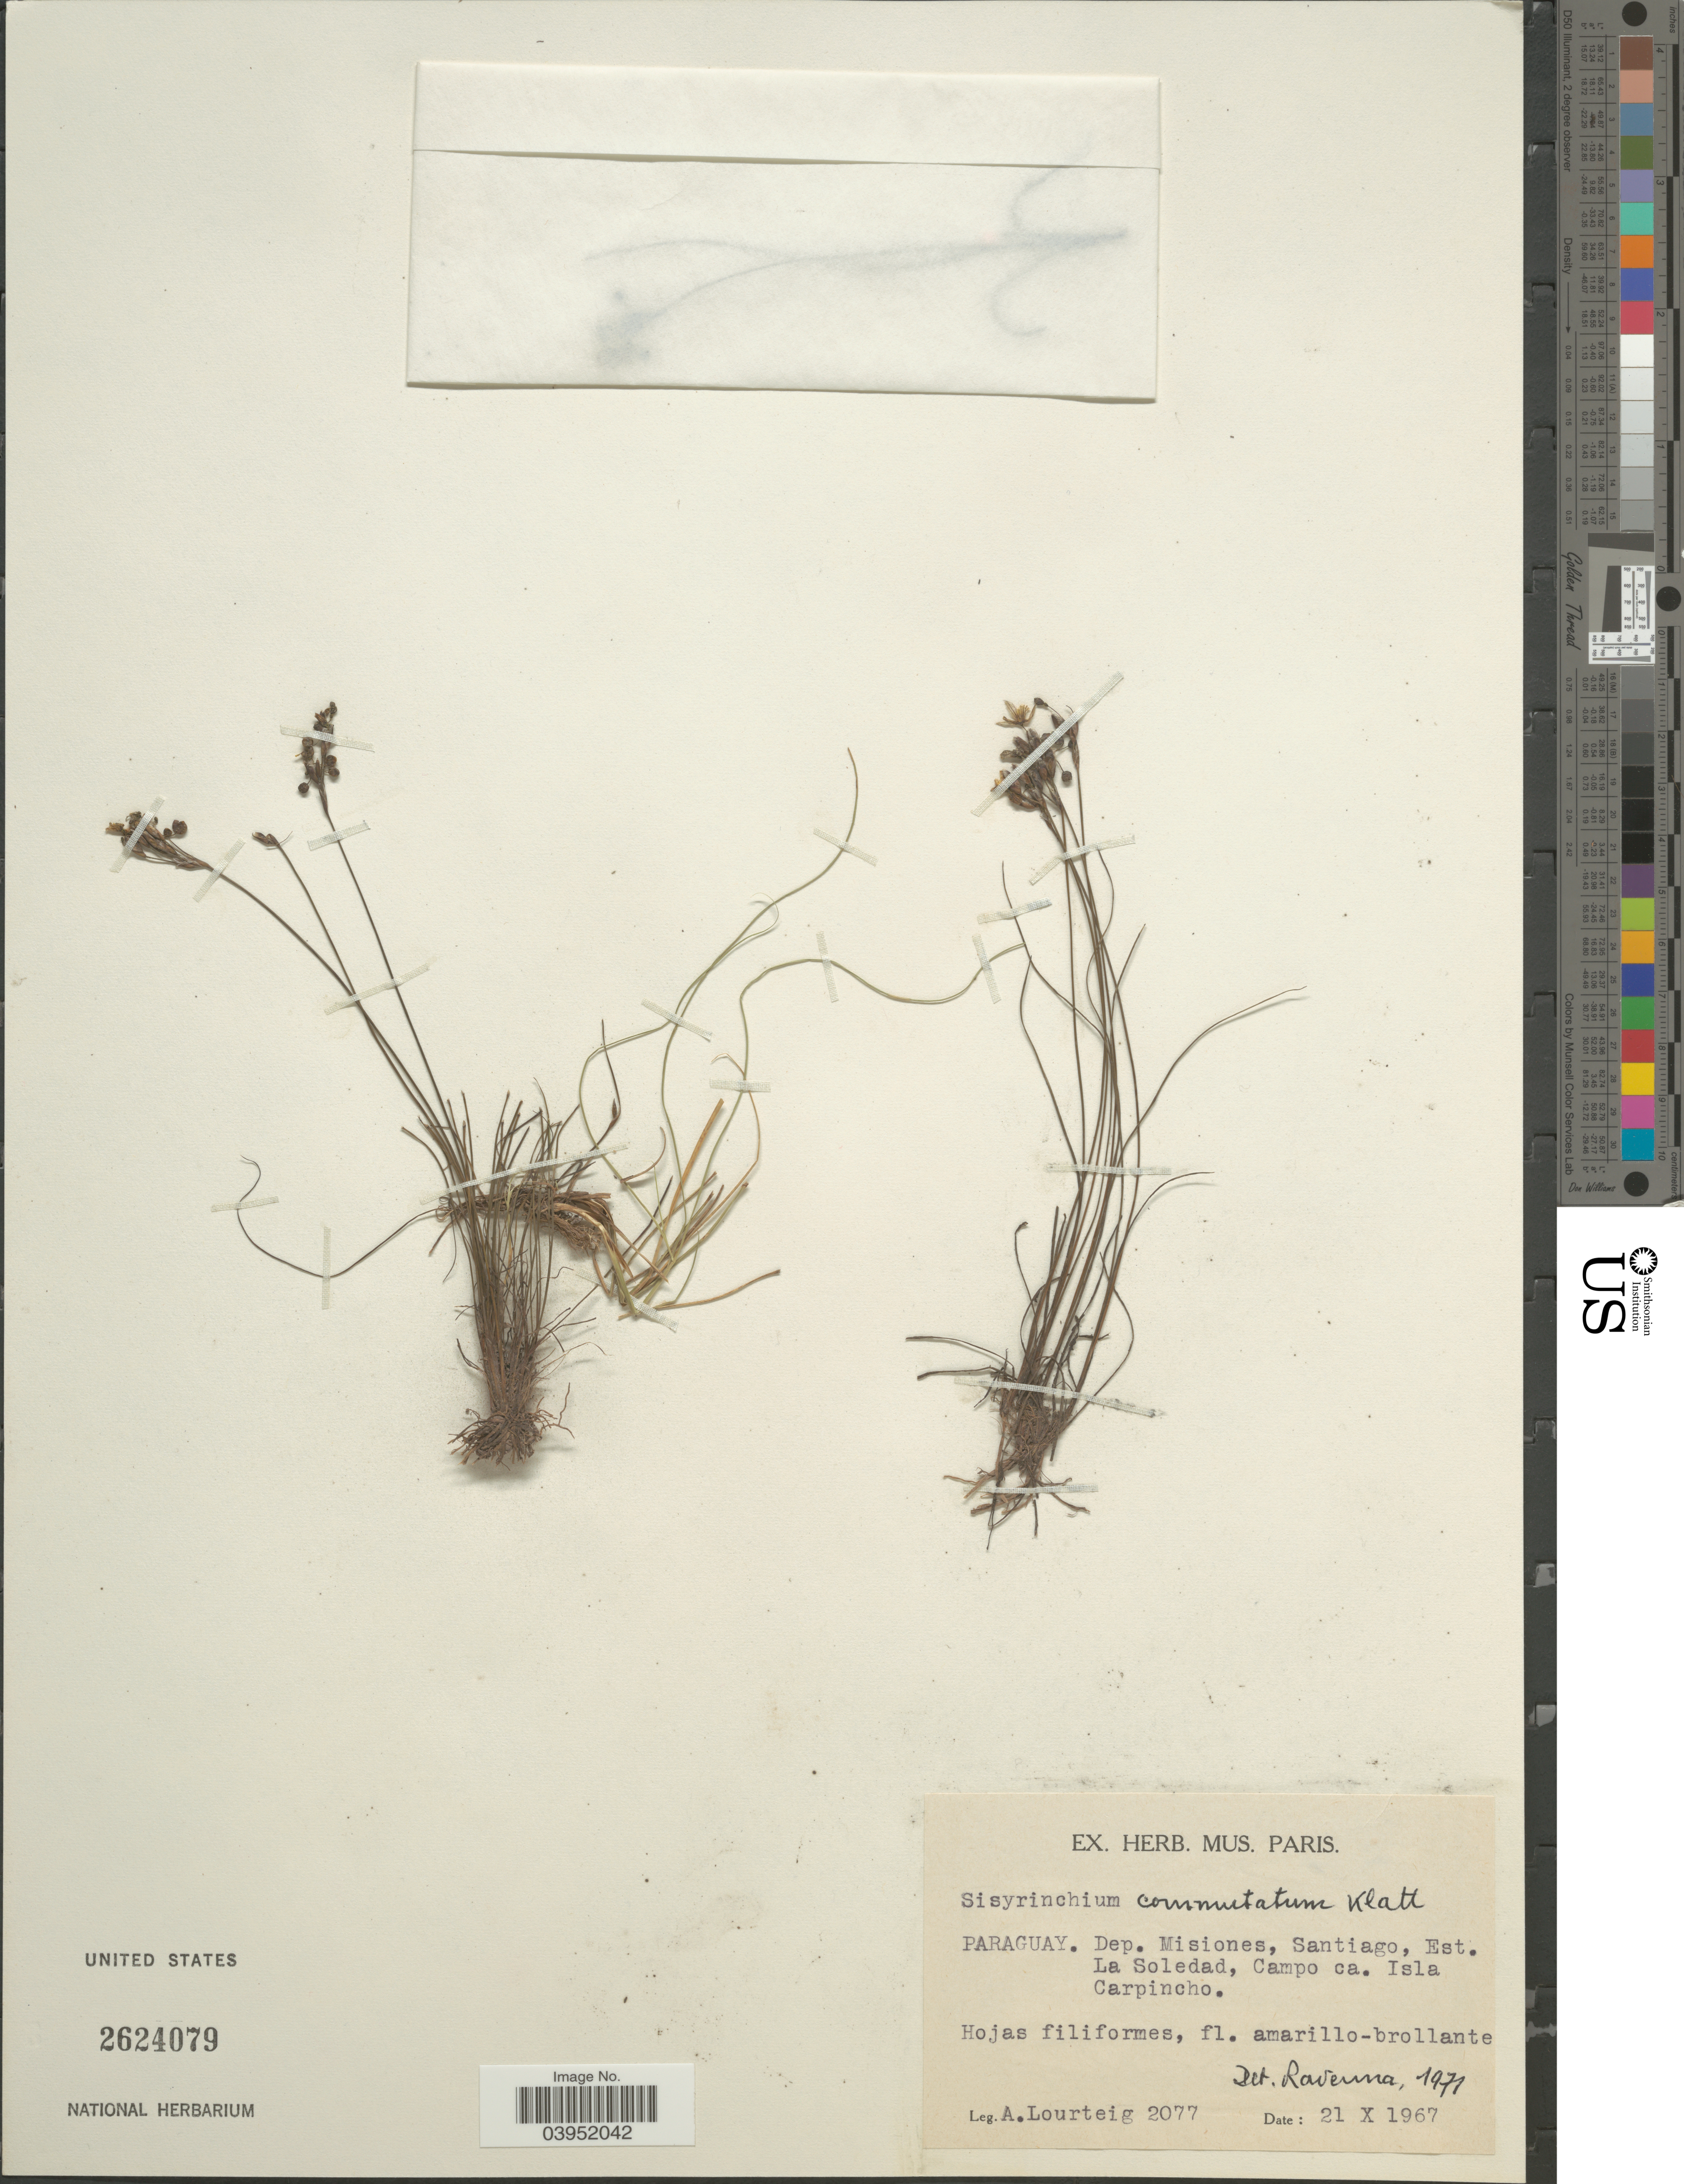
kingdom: Plantae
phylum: Tracheophyta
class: Liliopsida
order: Asparagales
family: Iridaceae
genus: Sisyrinchium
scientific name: Sisyrinchium commutatum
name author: Klatt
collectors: A. Lourteig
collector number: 2077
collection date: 1967-10-21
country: Paraguay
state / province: Misiones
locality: Dep. Misiones, Santiago, Est. La Soledad, Campo ca. Isla Carpincho.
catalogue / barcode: US 2624079